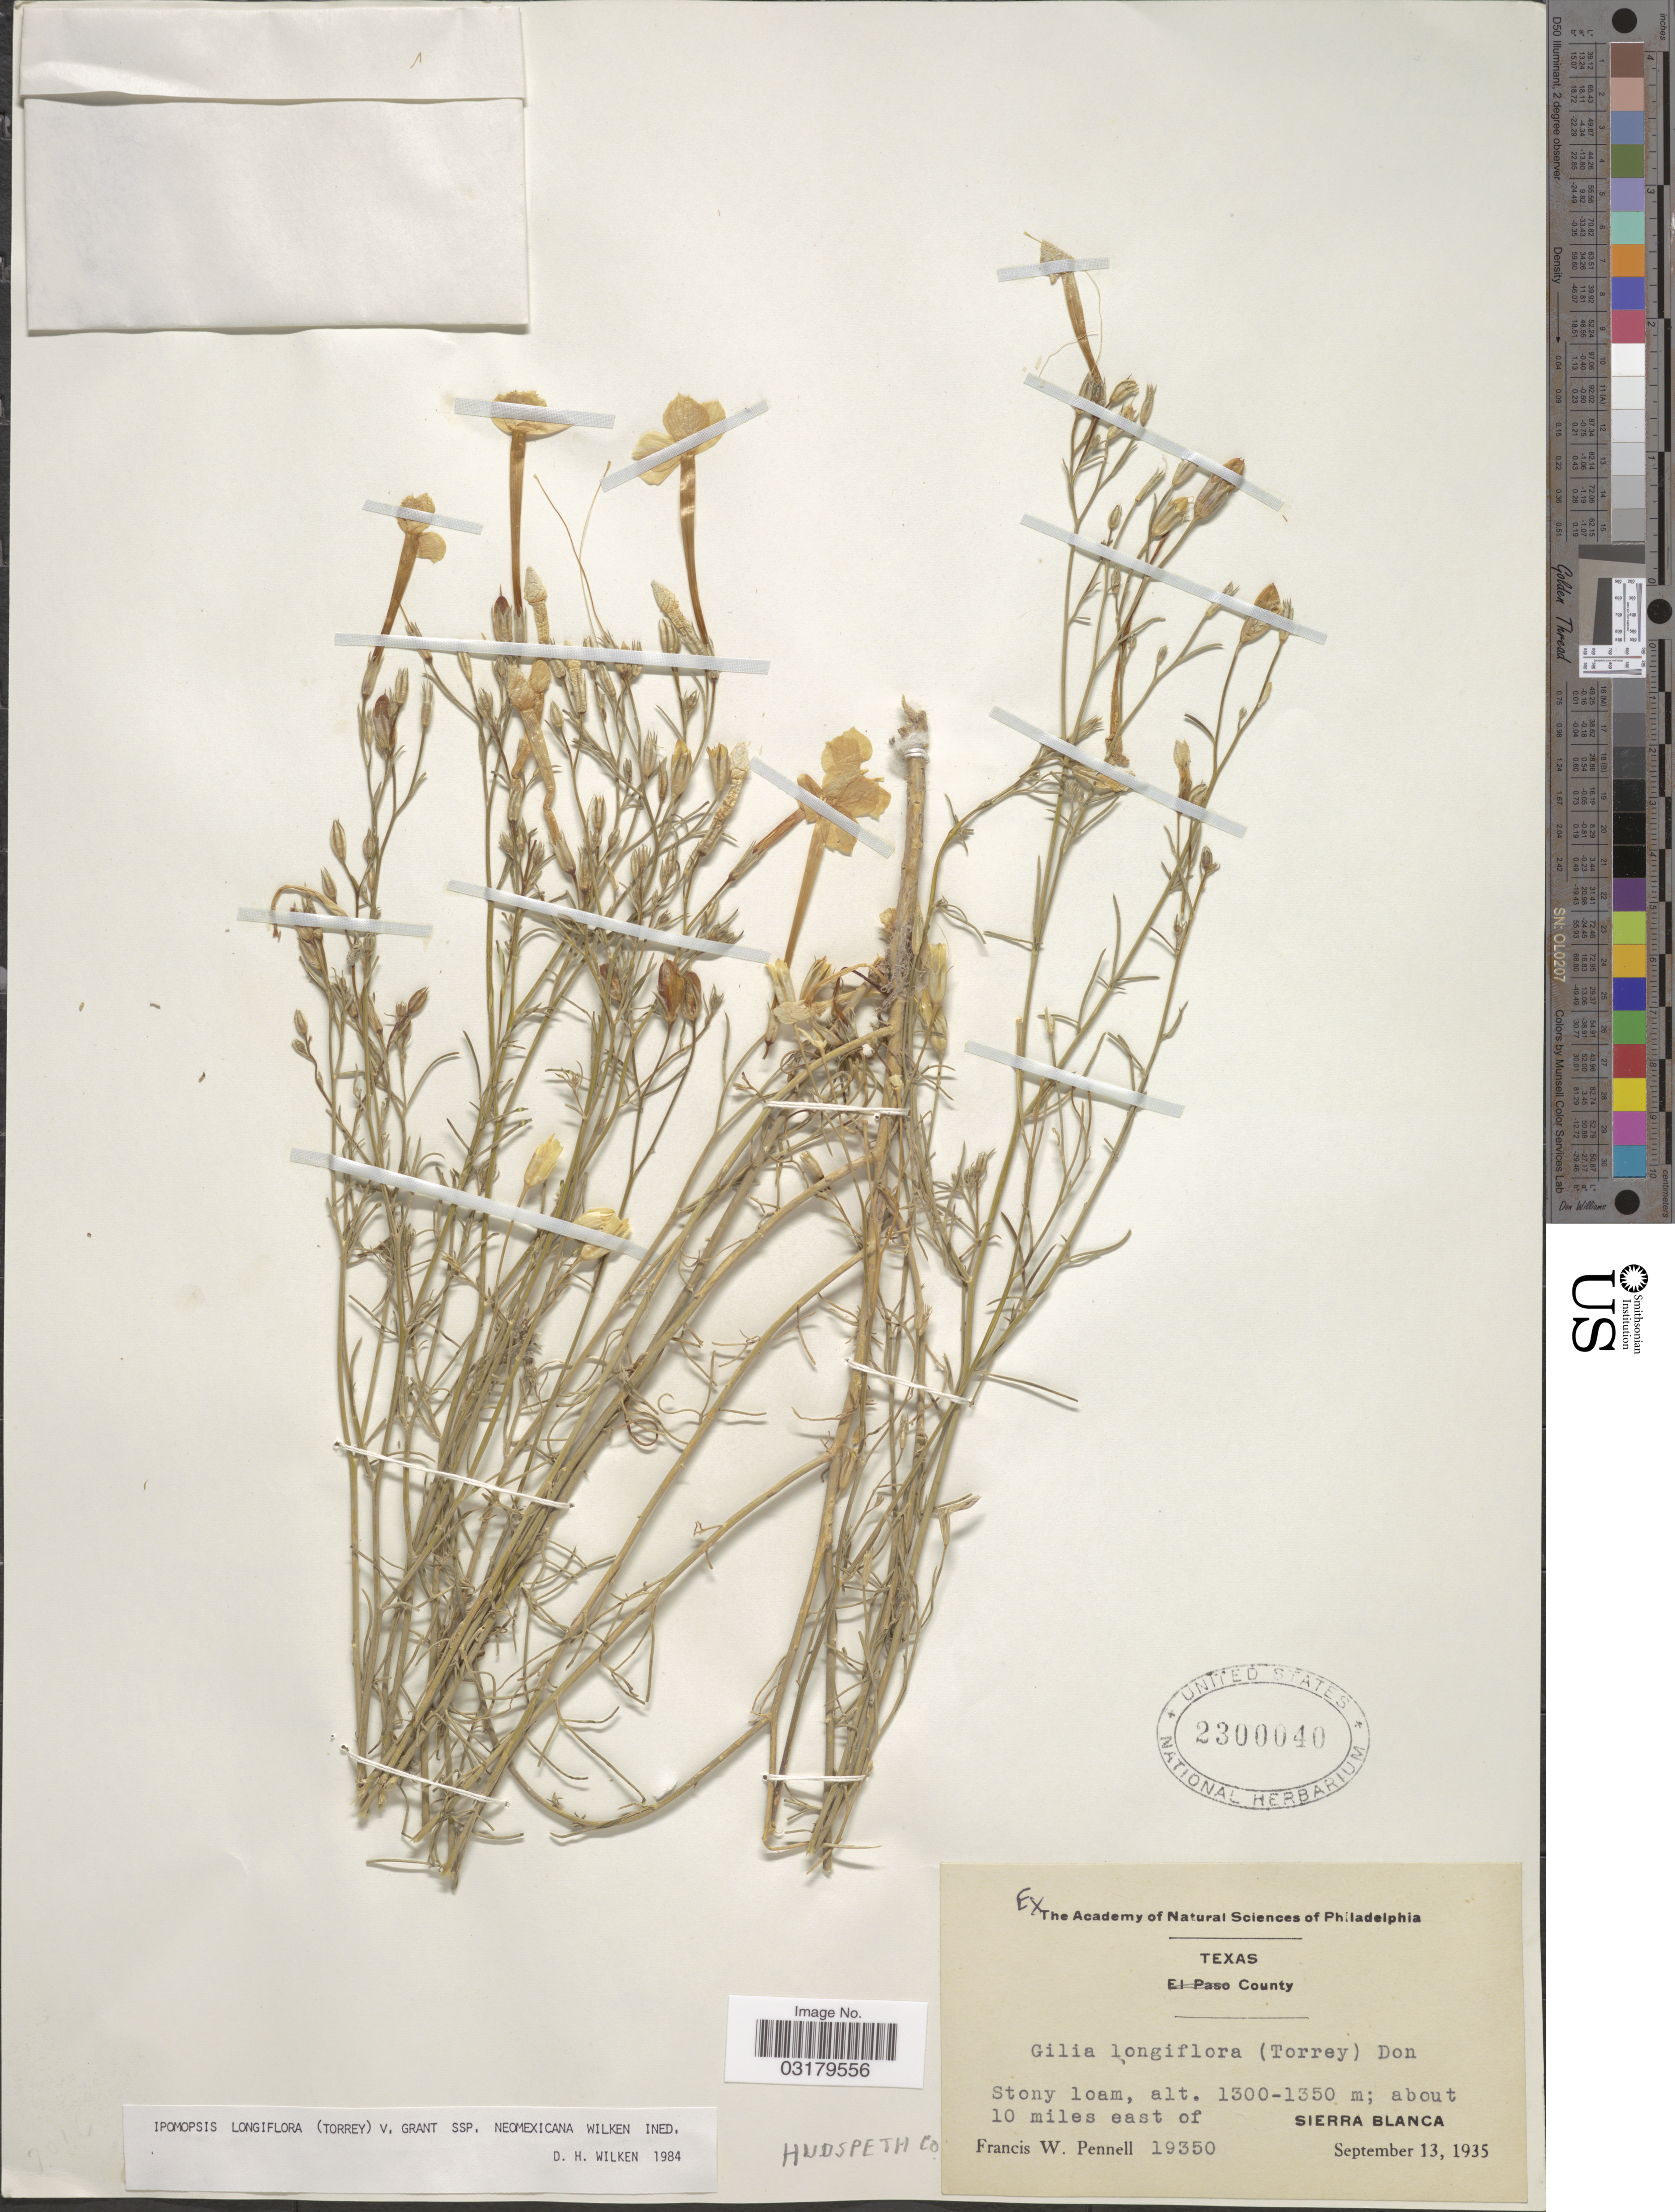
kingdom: Plantae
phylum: Tracheophyta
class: Magnoliopsida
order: Ericales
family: Polemoniaceae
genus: Ipomopsis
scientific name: Ipomopsis longiflora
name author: (Torr.) V.E. Grant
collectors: F. W. Pennell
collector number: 19350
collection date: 1935-09-13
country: United States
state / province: Texas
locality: Stony loam, about 10 miles east of Sierra Blanca.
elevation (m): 1300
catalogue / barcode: US 2300040